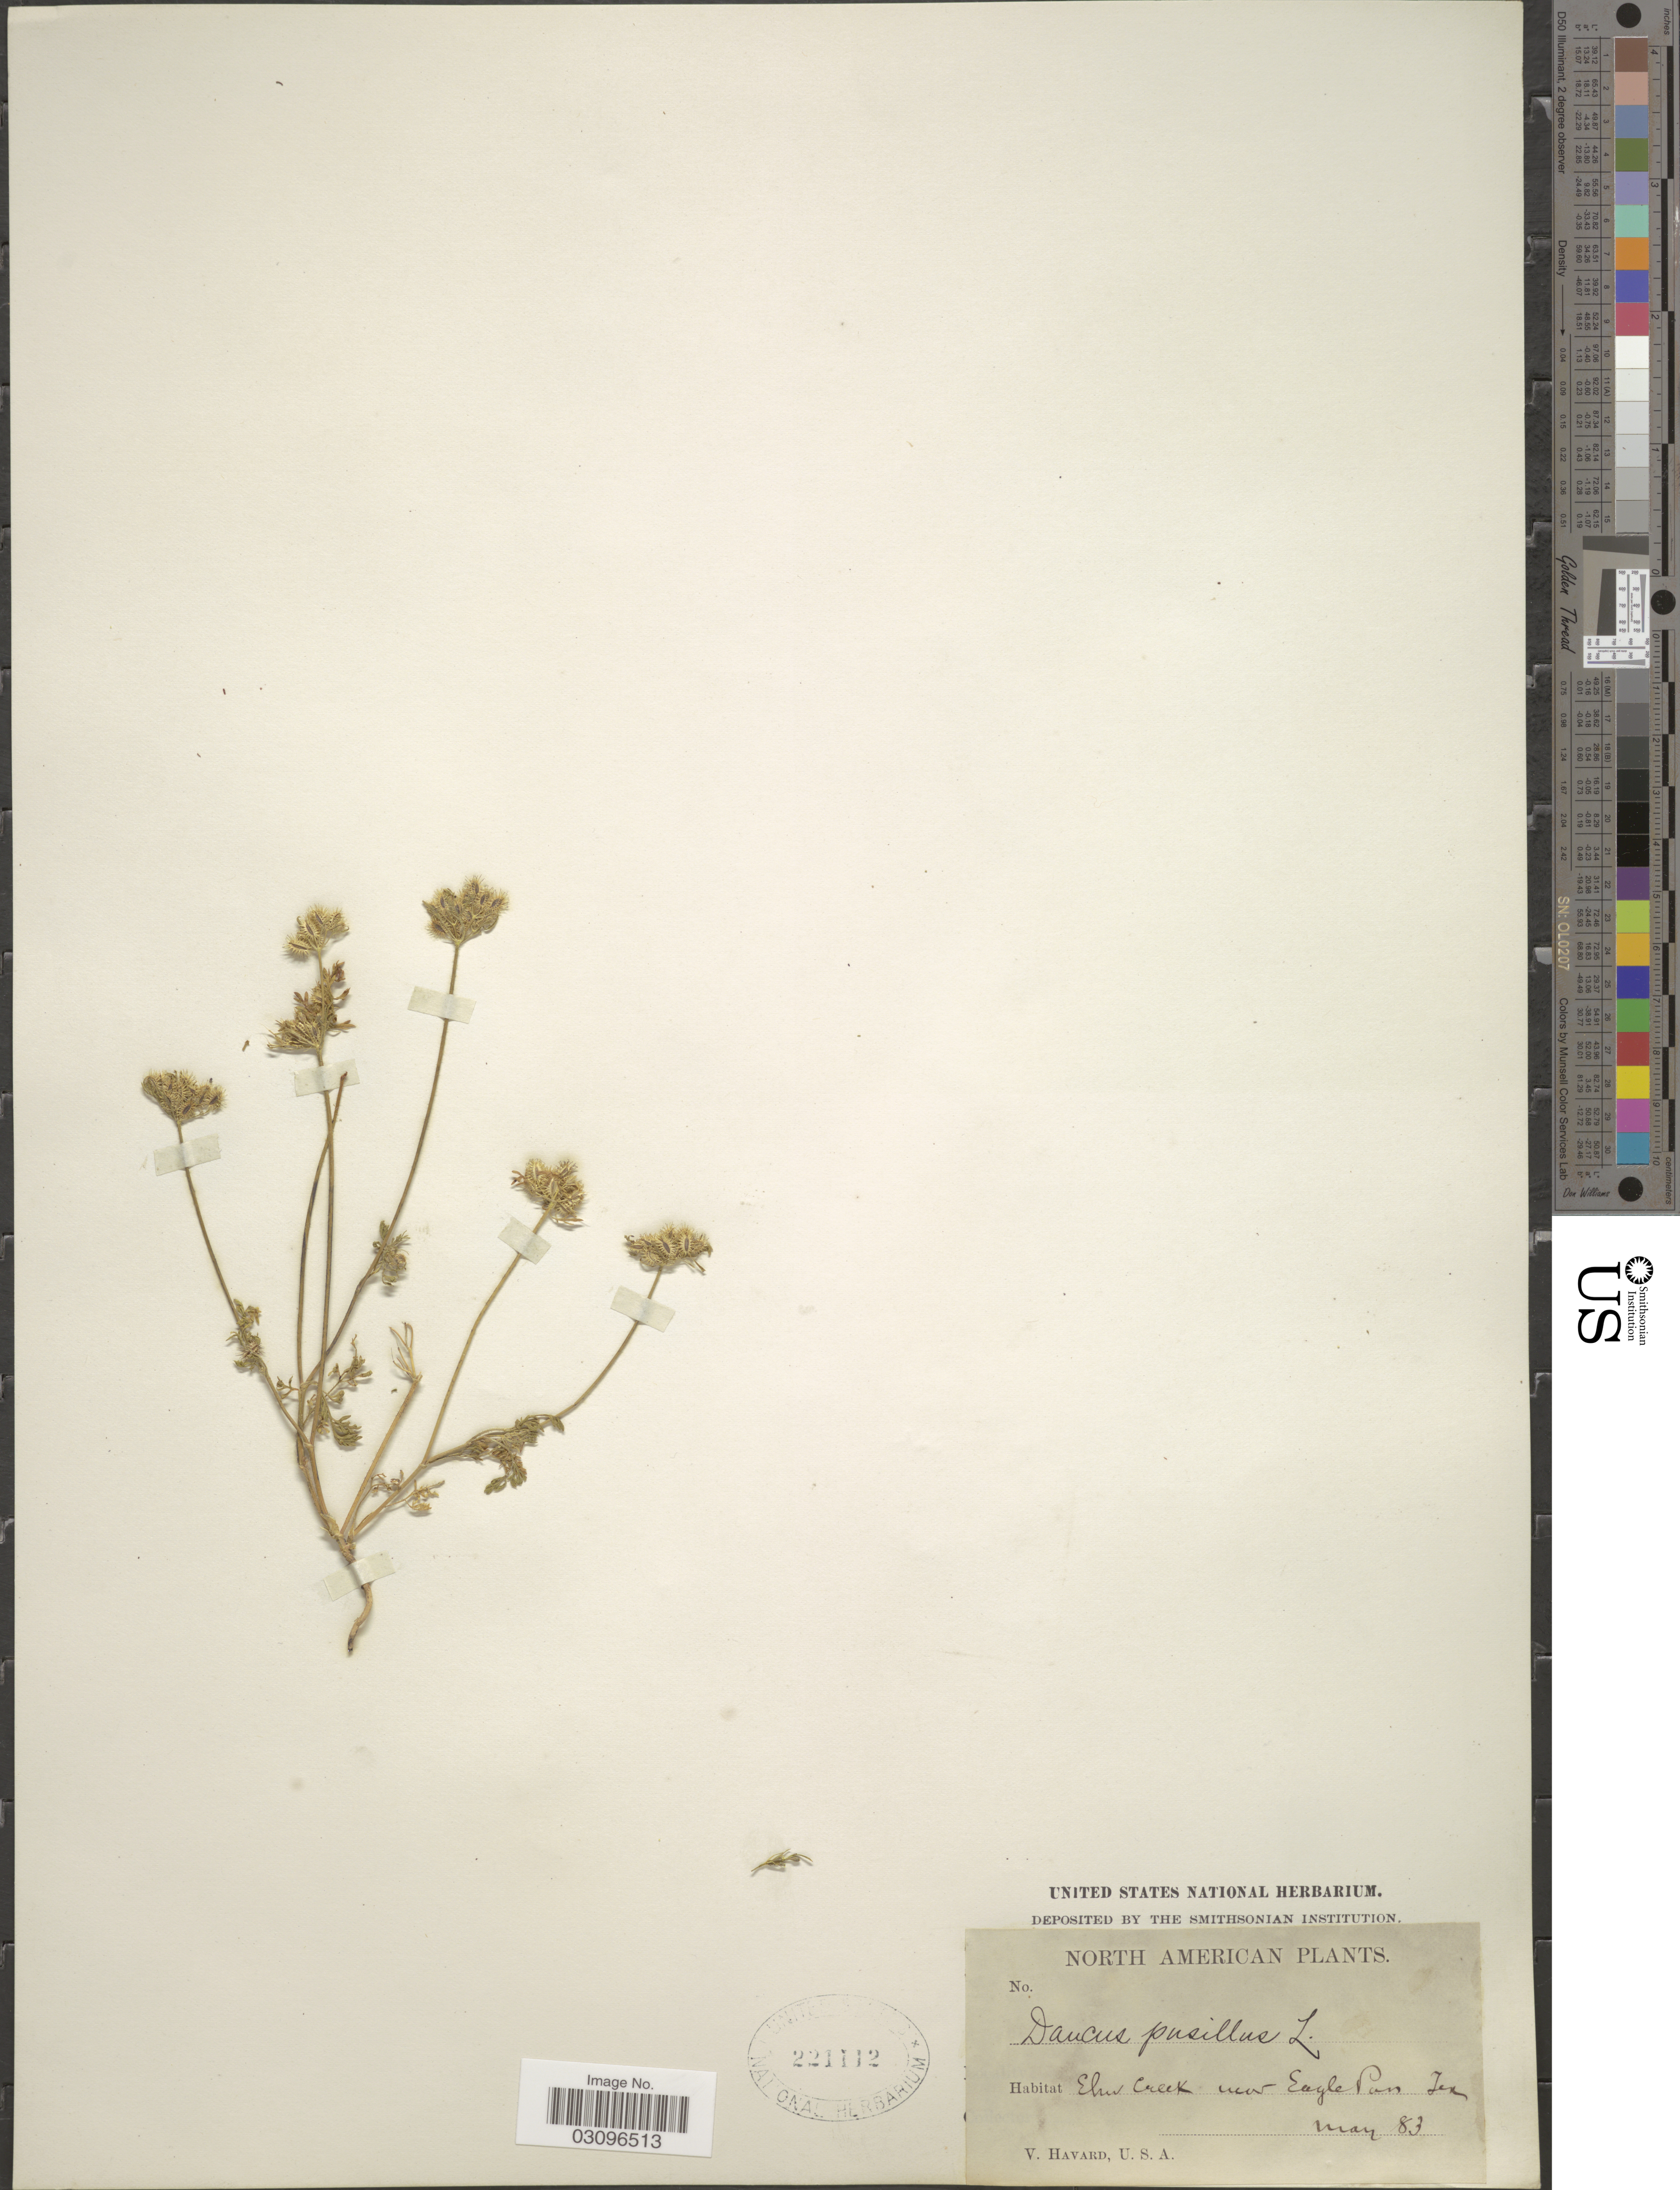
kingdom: Plantae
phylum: Tracheophyta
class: Magnoliopsida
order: Apiales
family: Apiaceae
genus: Daucus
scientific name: Daucus pusillus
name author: Michx.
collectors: V. Havard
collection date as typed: Transcribed d/m/y: /5/83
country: United States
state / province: Texas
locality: Ehu Creek near Eagle Pass.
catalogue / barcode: US 221112